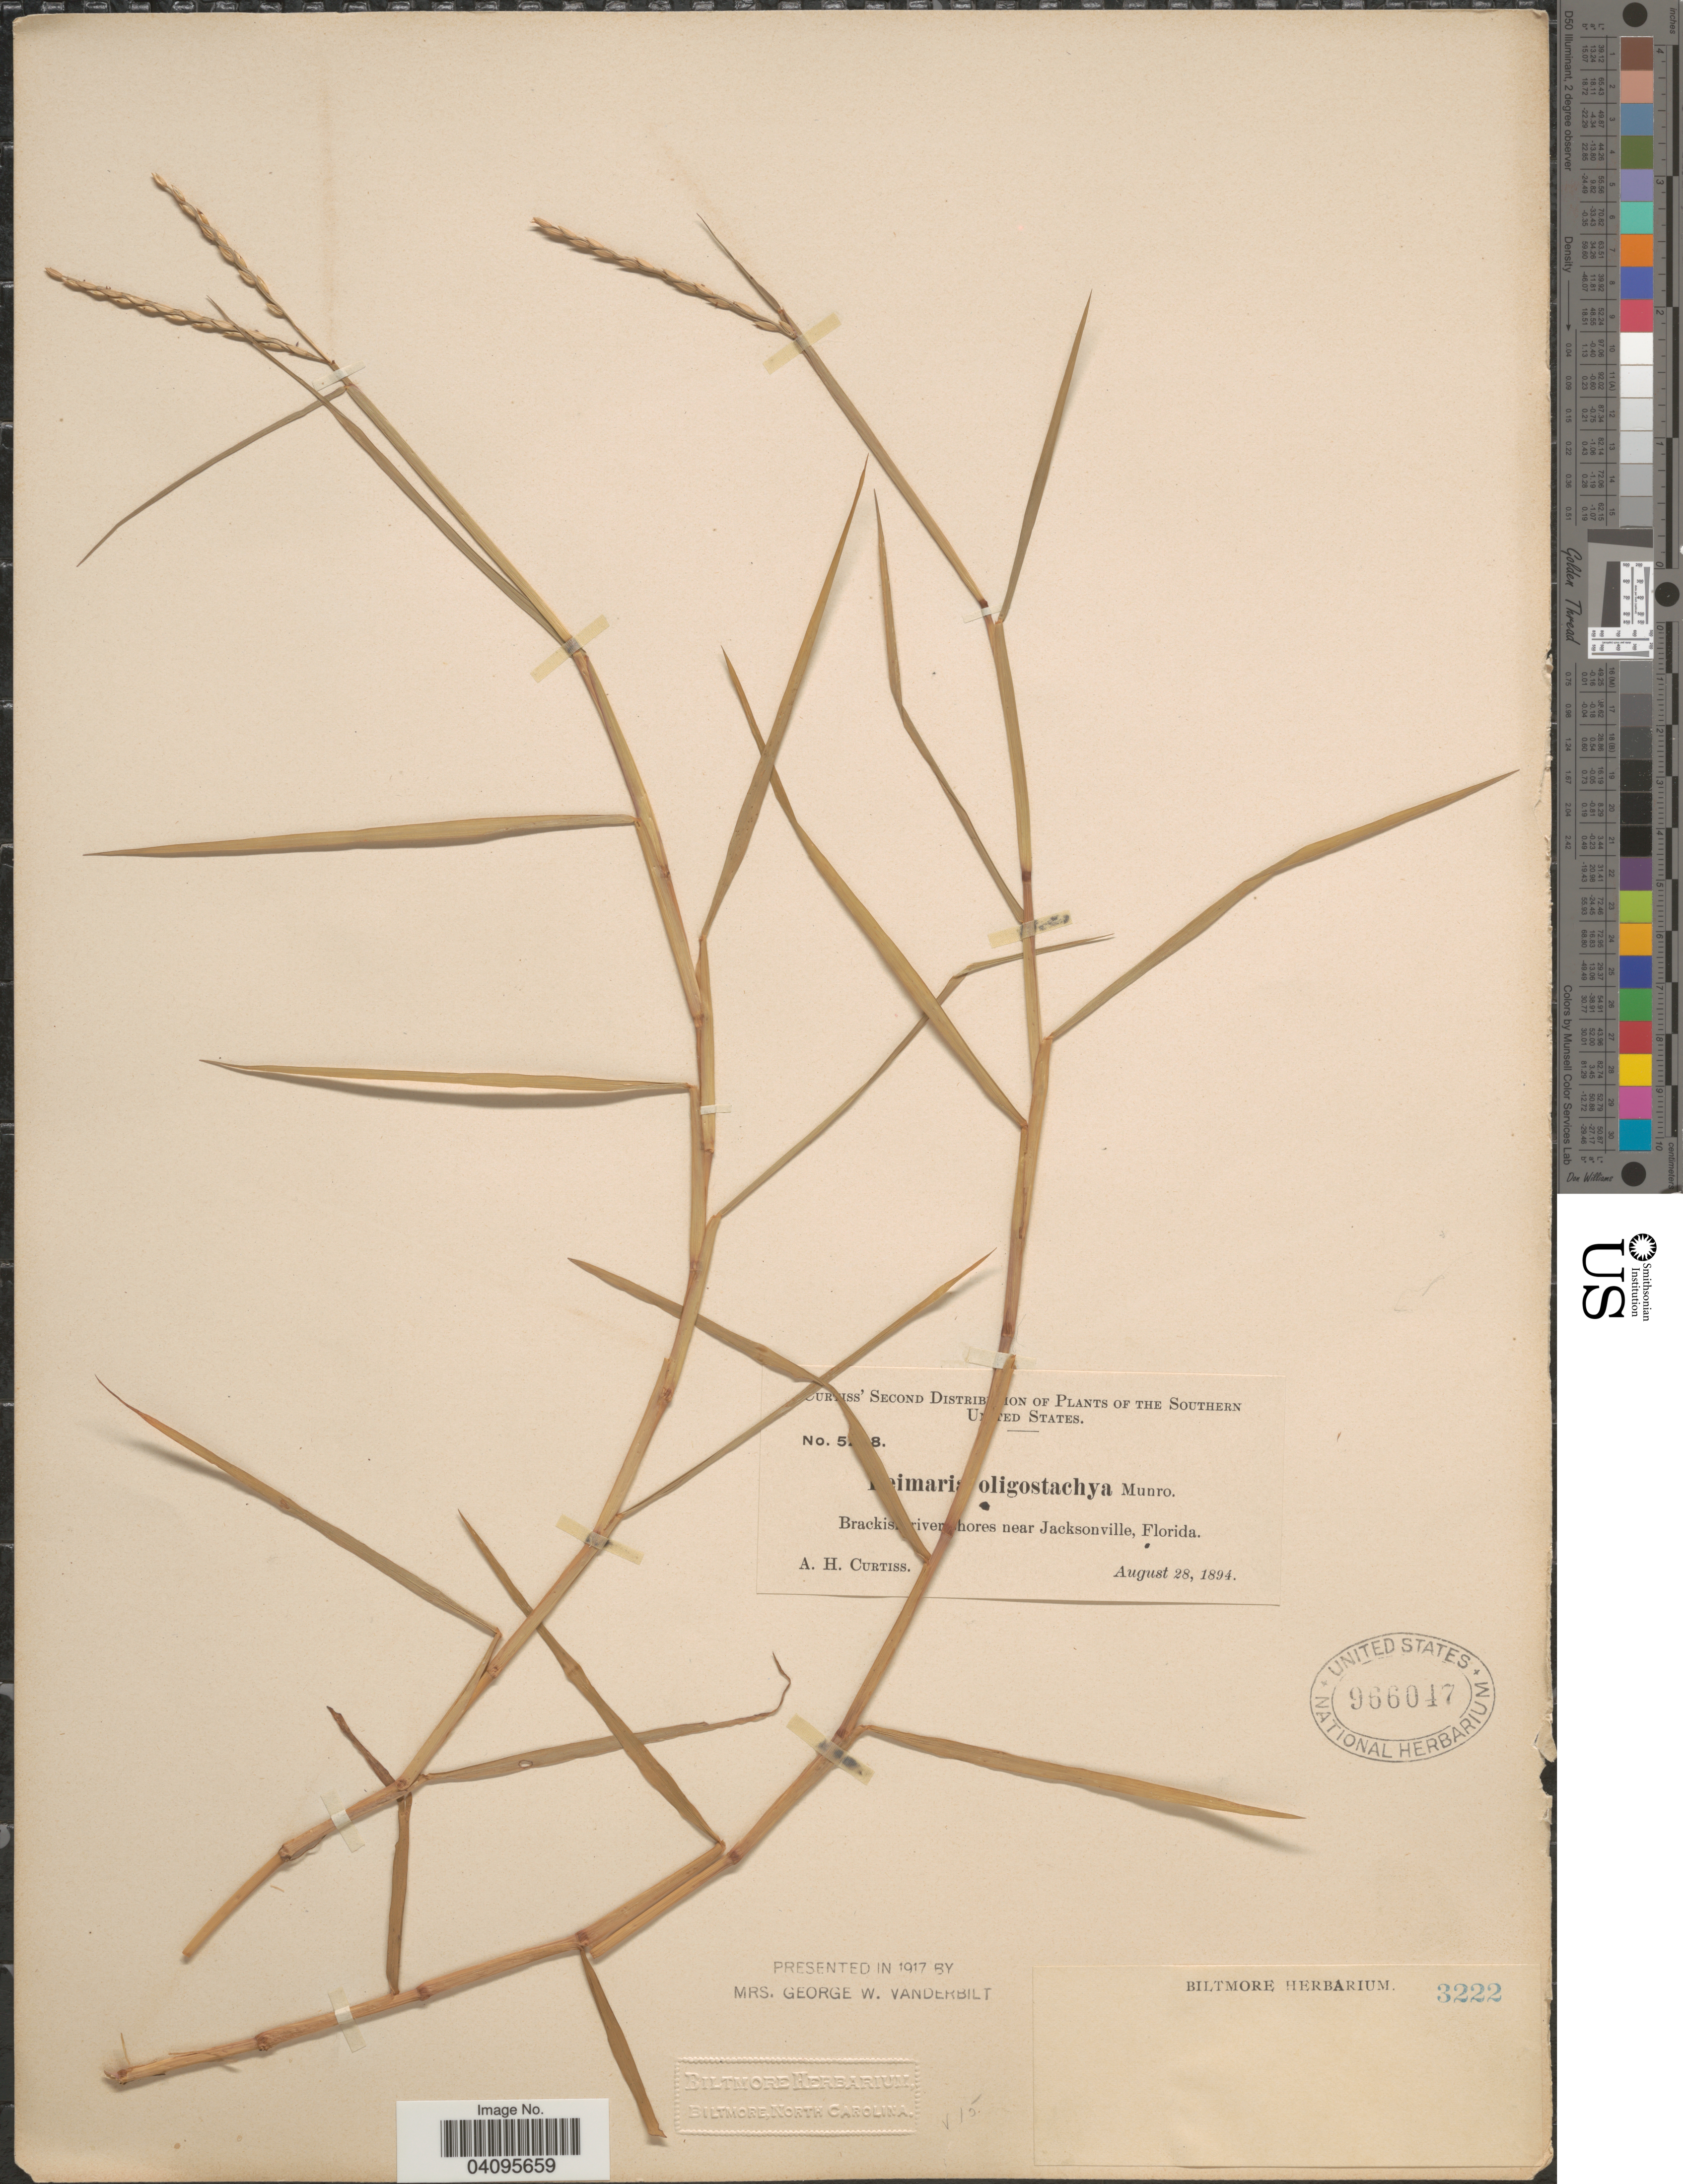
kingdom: Plantae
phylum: Tracheophyta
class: Liliopsida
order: Poales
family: Poaceae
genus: Paspalum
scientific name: Paspalum eglume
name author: Morrone & Zuloaga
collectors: A. H. Curtiss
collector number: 5!8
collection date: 1894-08-28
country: United States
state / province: Florida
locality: Brackish river shores near Jacksonville.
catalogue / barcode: US 966047